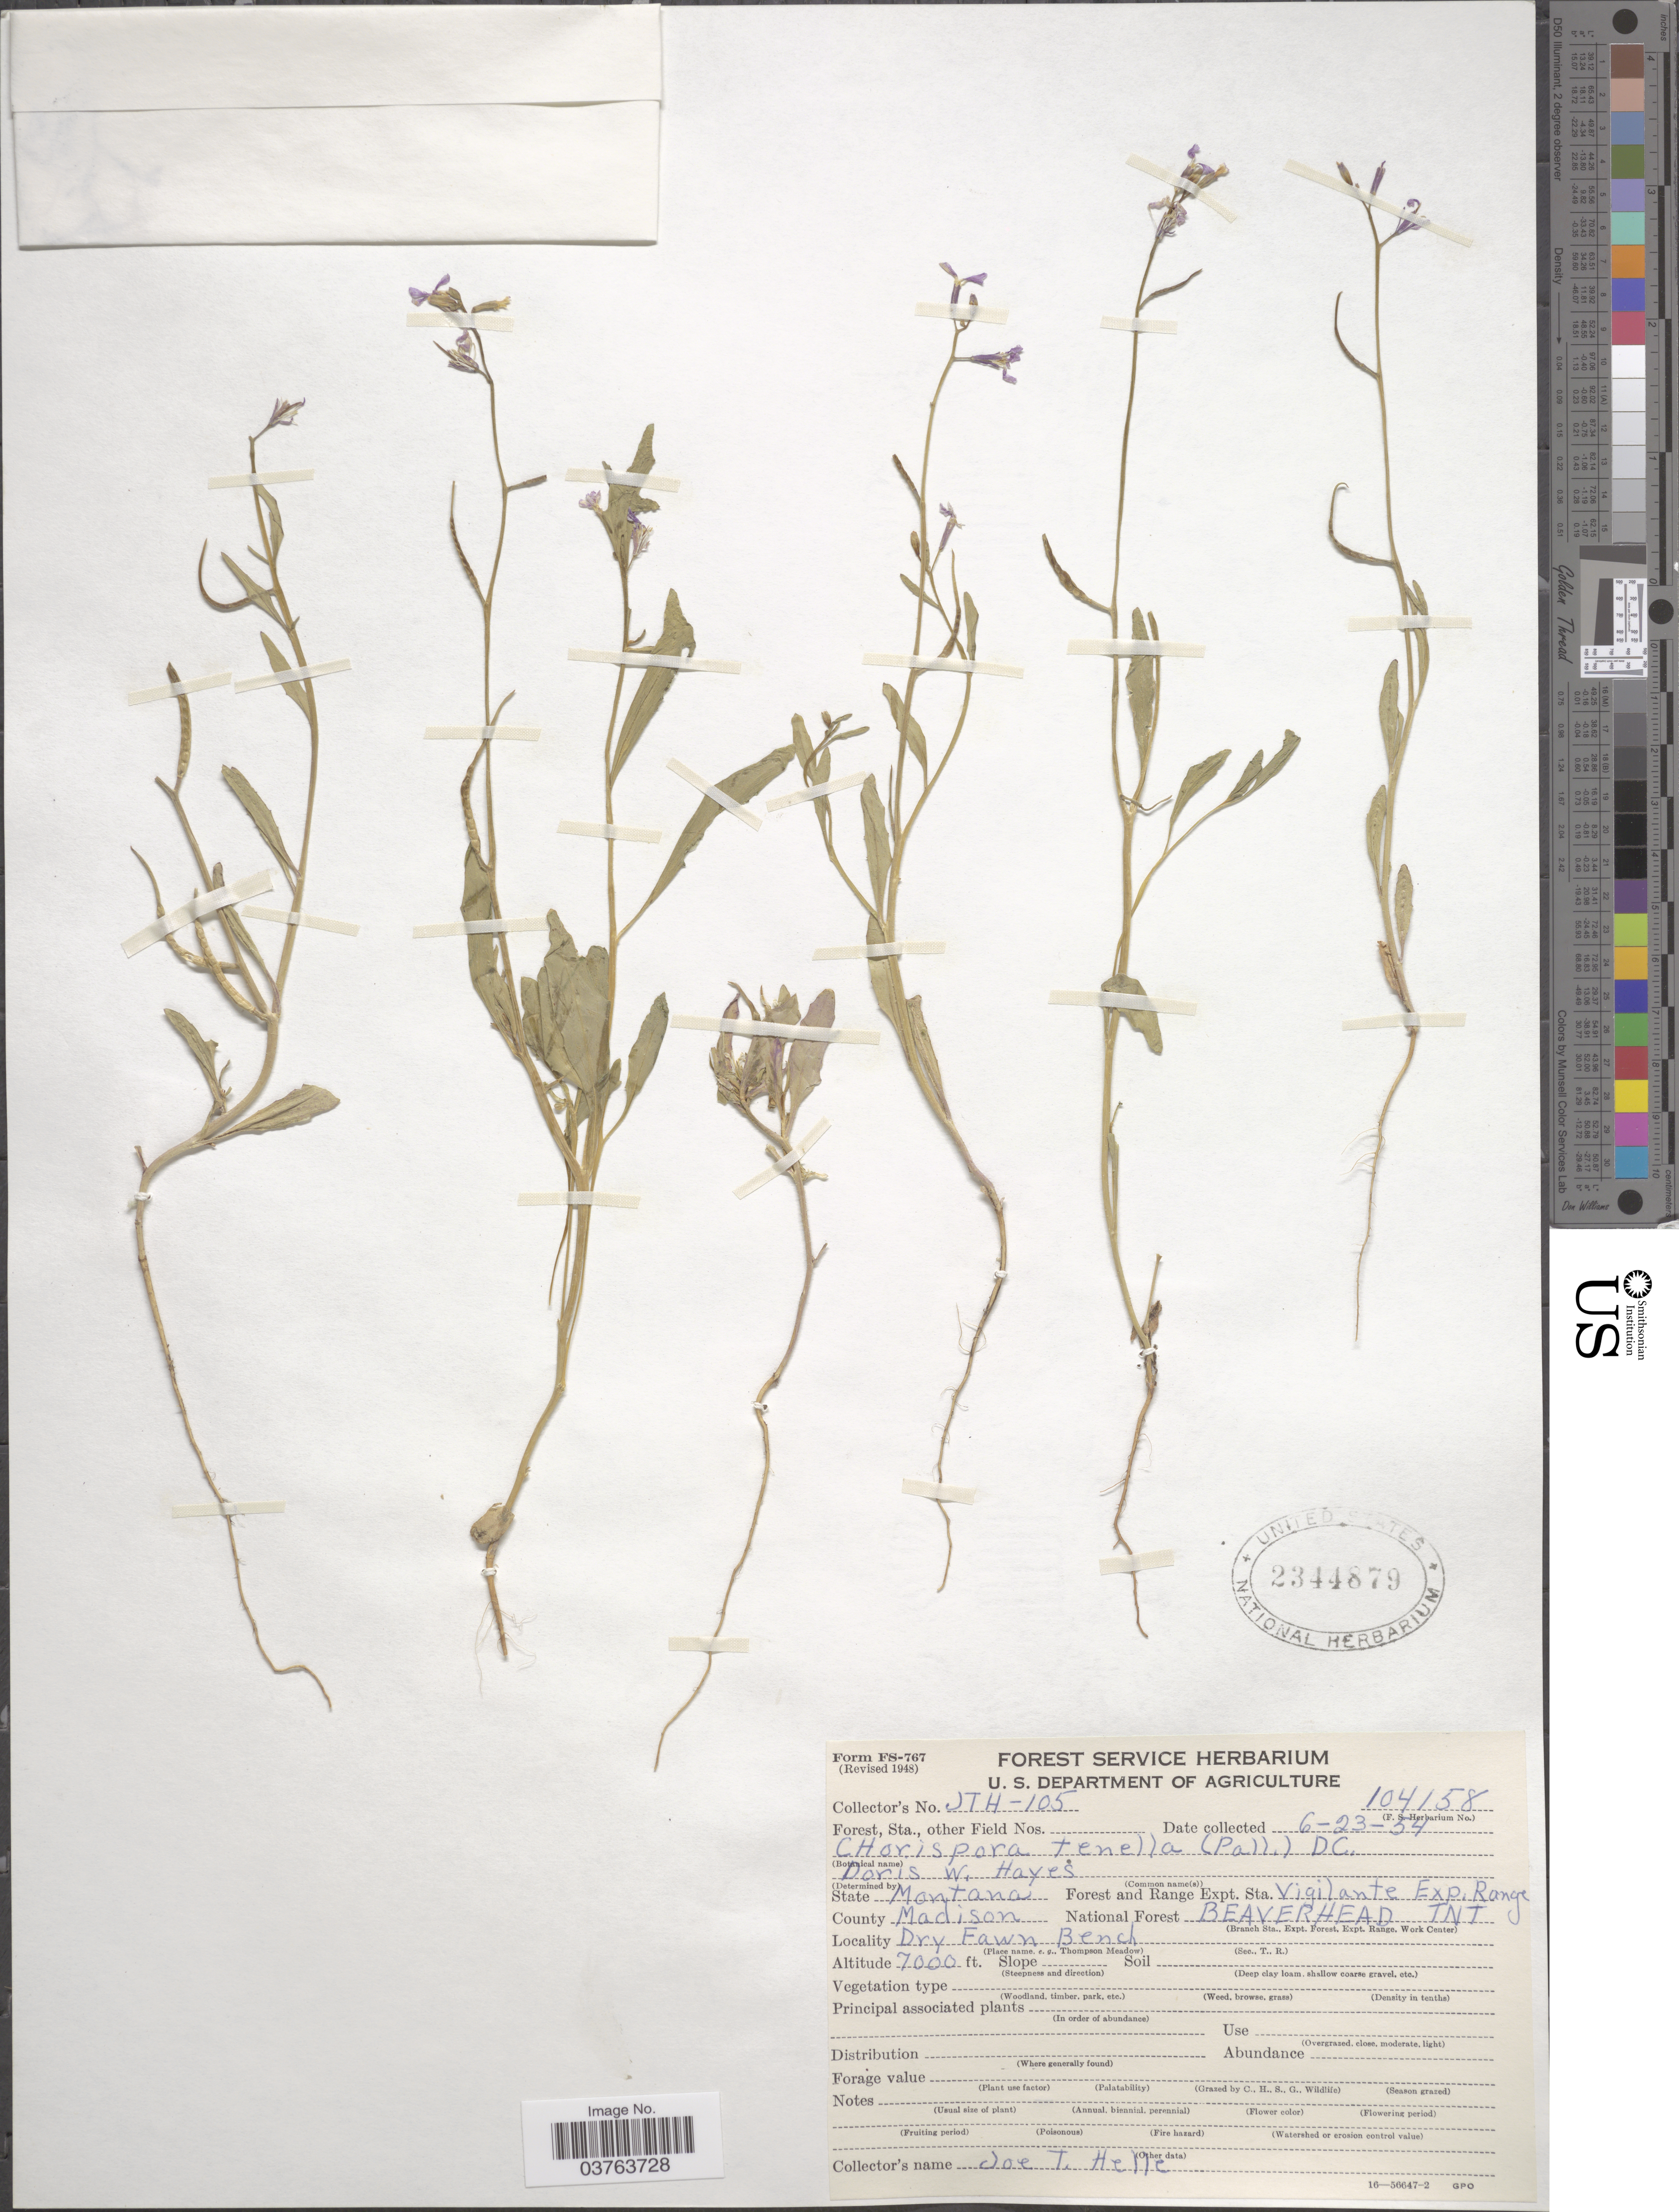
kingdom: Plantae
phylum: Tracheophyta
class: Magnoliopsida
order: Brassicales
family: Brassicaceae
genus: Chorispora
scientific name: Chorispora tenella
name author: DC.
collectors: J. Helle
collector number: JTH-105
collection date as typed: Transcribed d/m/y: 23/6/54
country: United States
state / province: Montana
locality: Forest and Range Expt. Sta. Vigilante Exp. Range. County Madison. National Forest Beaverhead TNT. Dry Fawn Bench.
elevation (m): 2134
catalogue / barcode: US 2344879